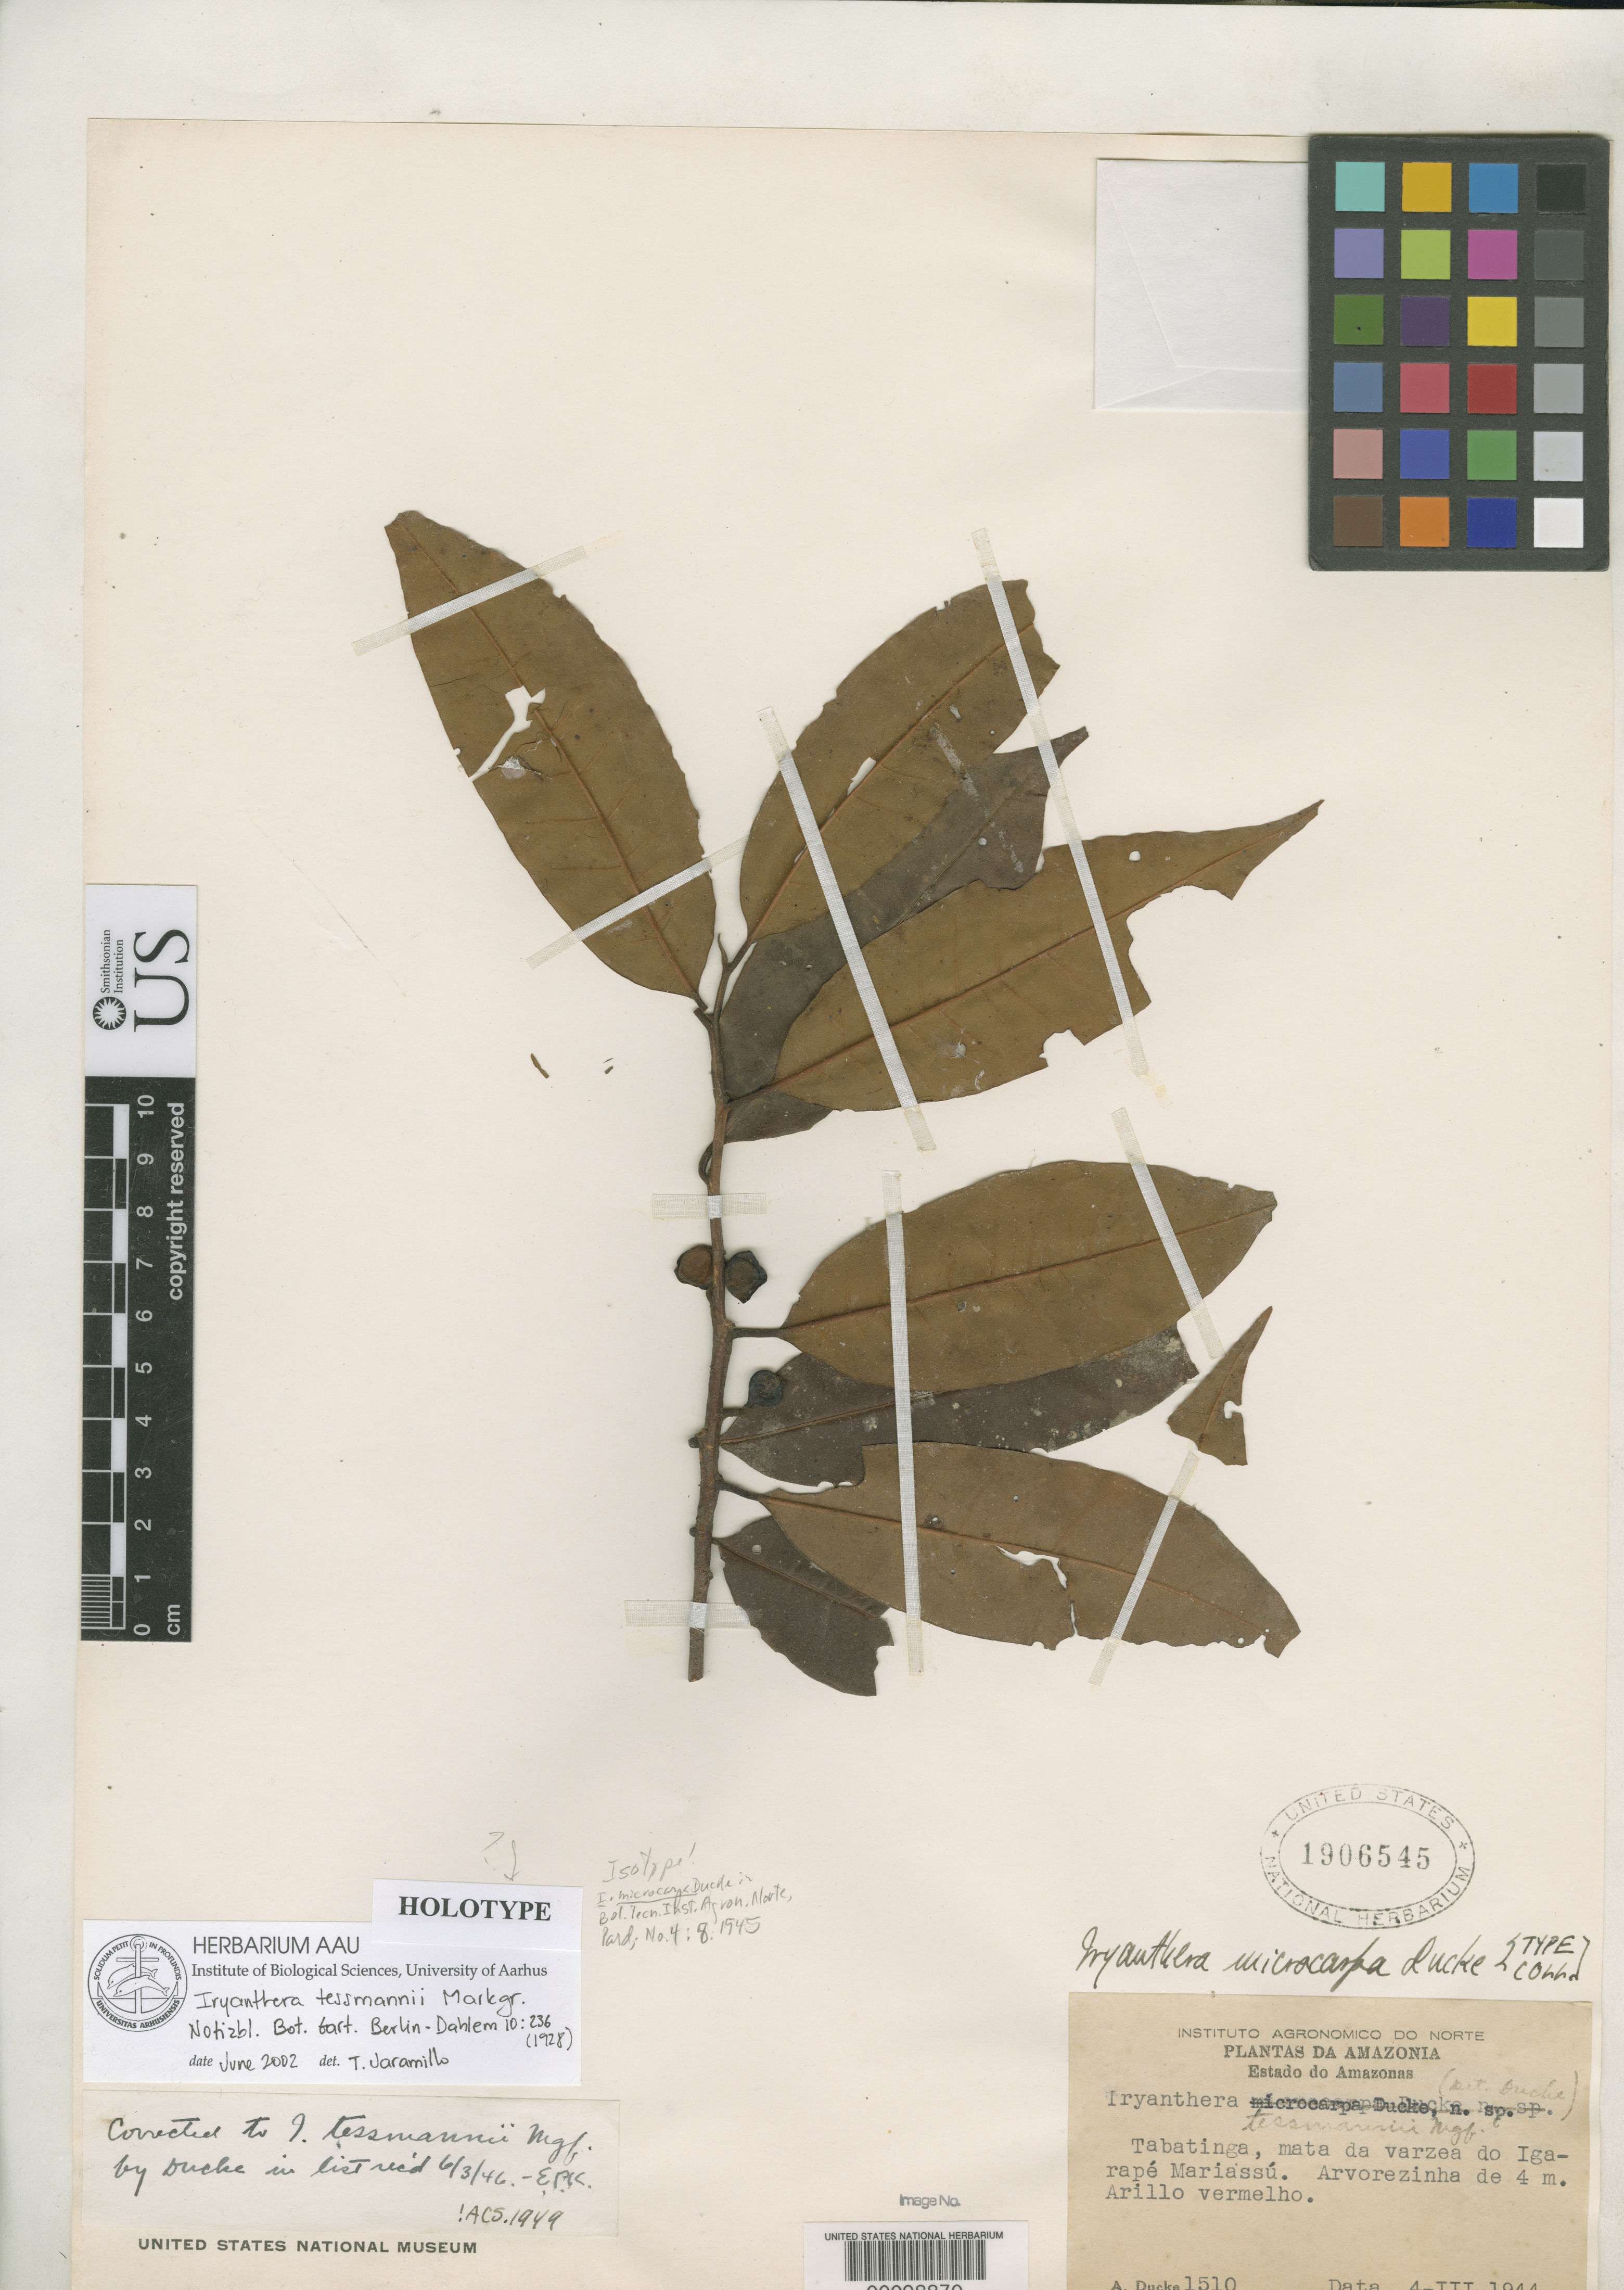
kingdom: Plantae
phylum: Tracheophyta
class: Magnoliopsida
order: Magnoliales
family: Myristicaceae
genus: Iryanthera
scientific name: Iryanthera microcarpa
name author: Ducke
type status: Isotype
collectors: A. Ducke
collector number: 1510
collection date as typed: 04 Mar 1944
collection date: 1944-03-04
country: Brazil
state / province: Amazonas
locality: Tabotinga, Igarape Mariassu.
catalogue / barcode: US 1906545